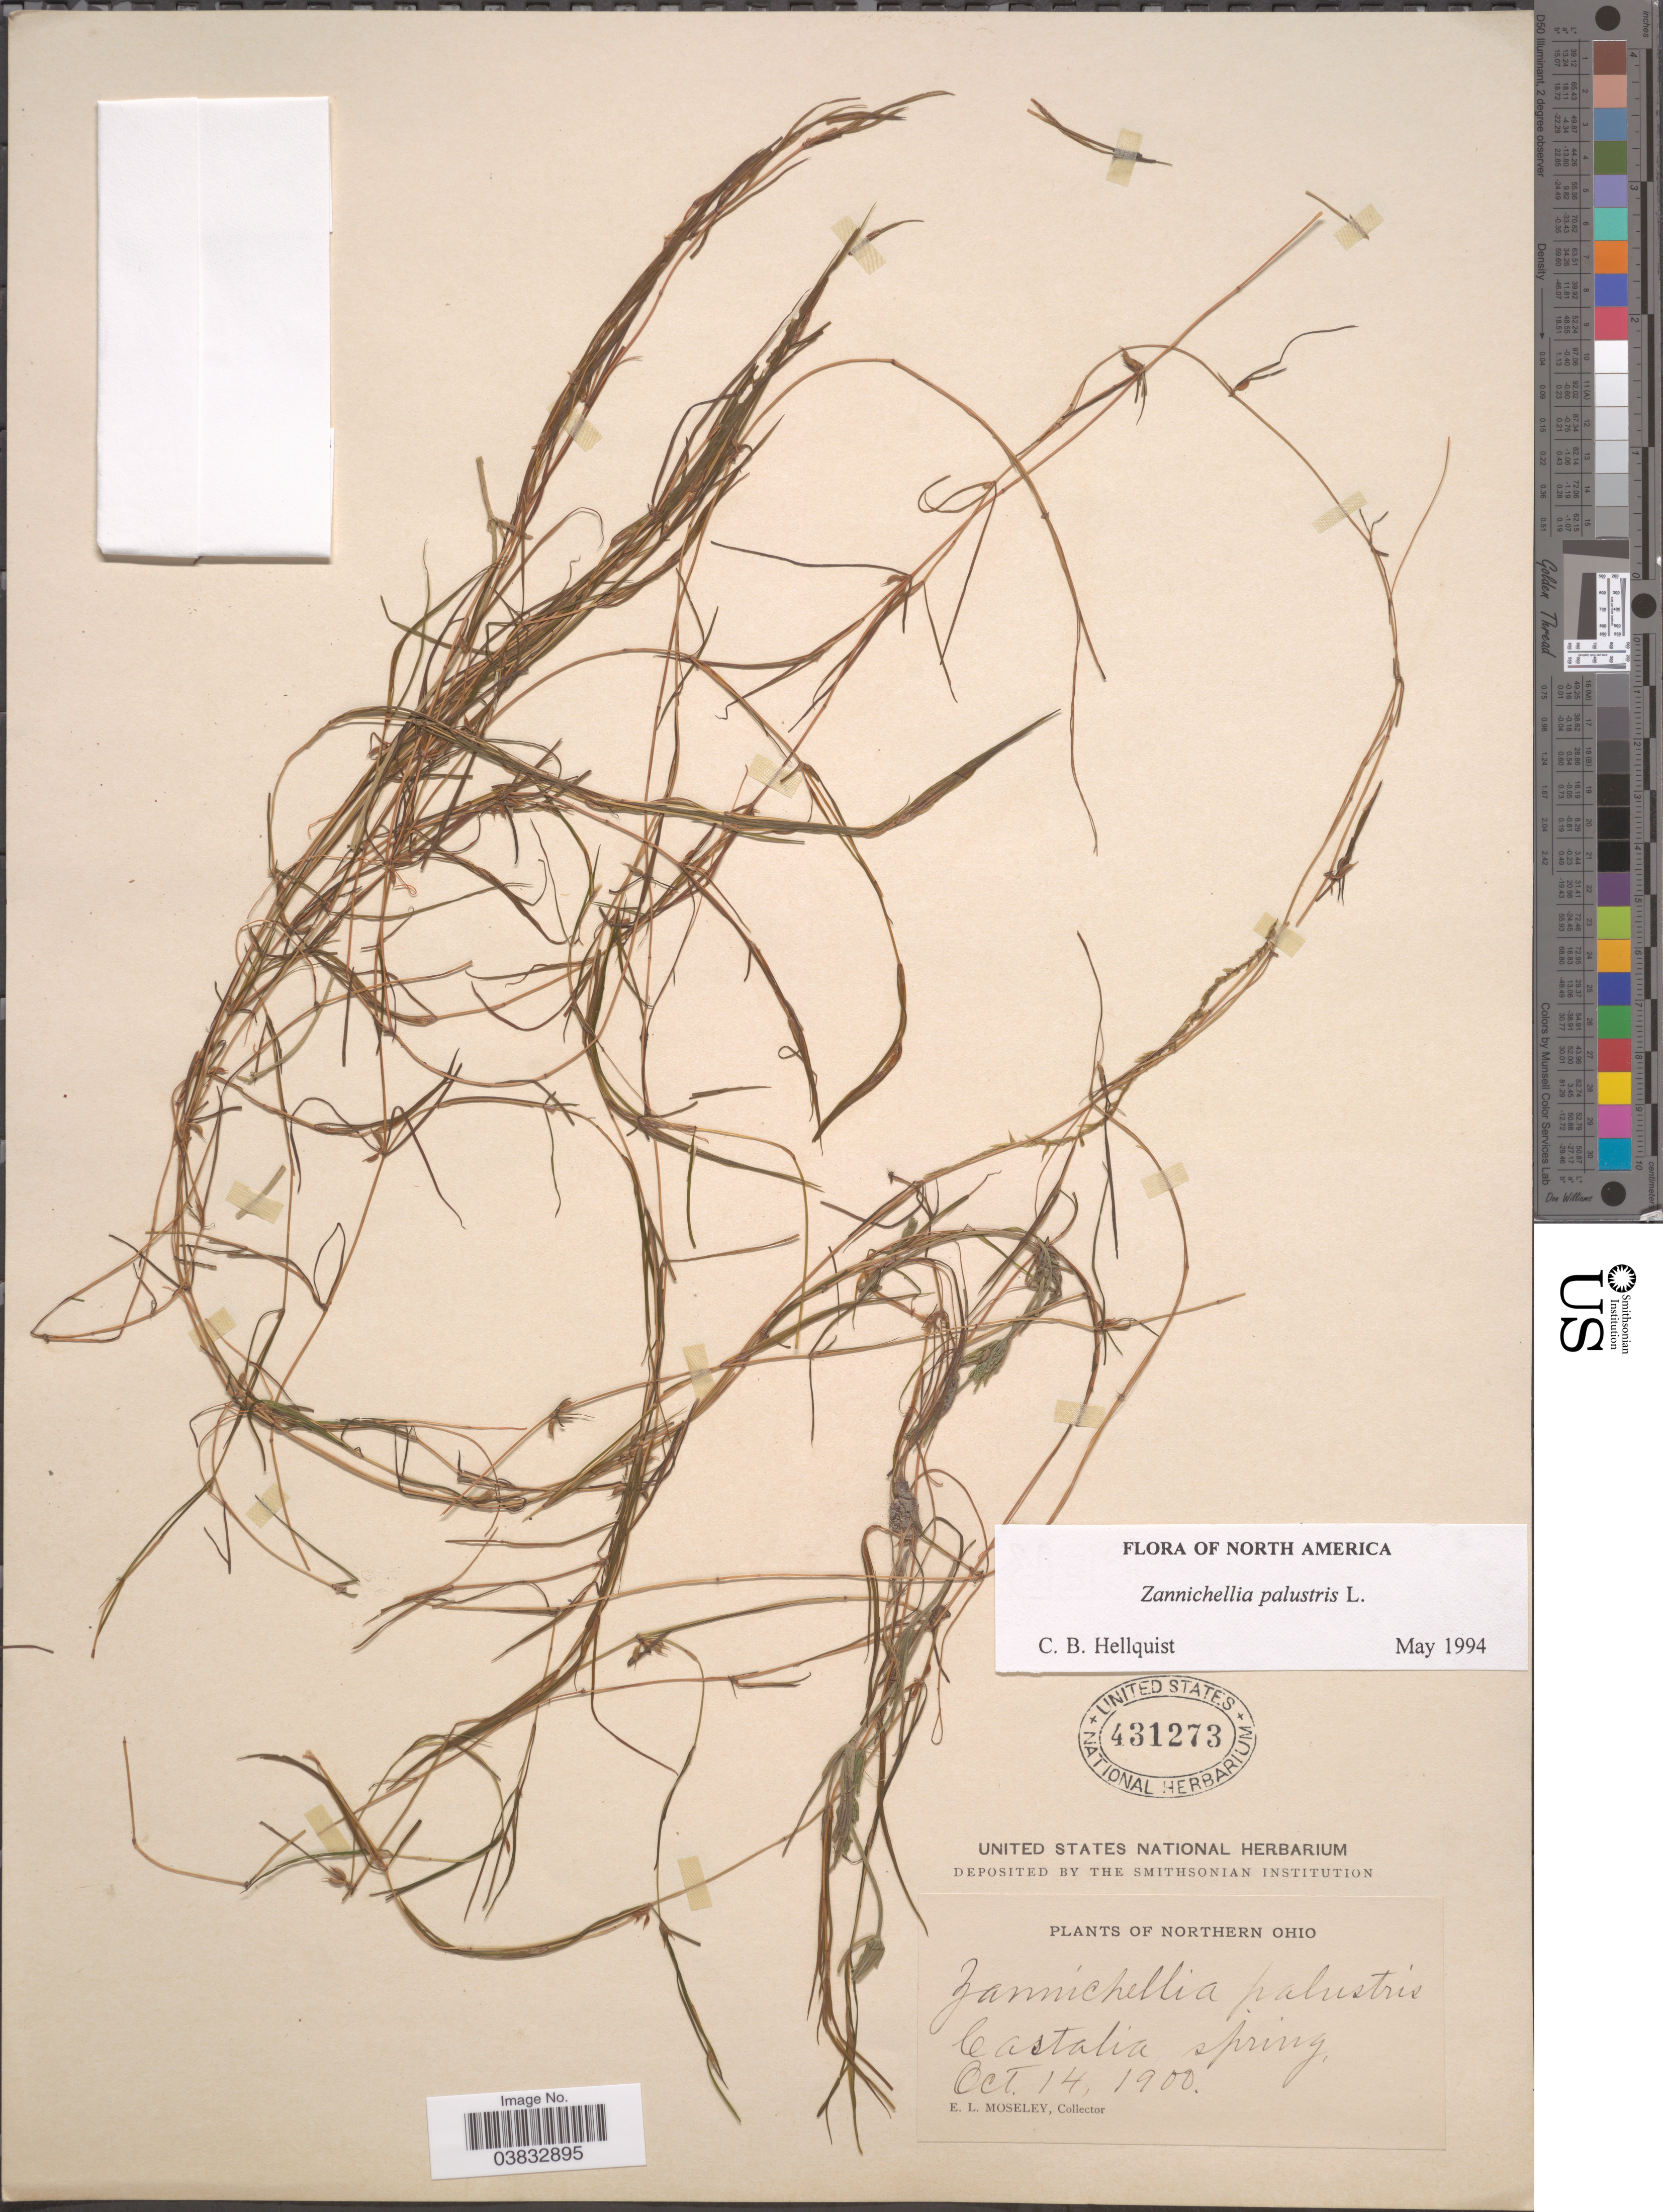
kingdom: Plantae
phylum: Tracheophyta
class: Liliopsida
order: Alismatales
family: Potamogetonaceae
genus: Zannichellia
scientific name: Zannichellia palustris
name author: L.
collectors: E. Moseley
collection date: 1900-10-14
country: United States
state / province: Ohio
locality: Northern Ohio. Castalia spring.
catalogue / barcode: US 431273